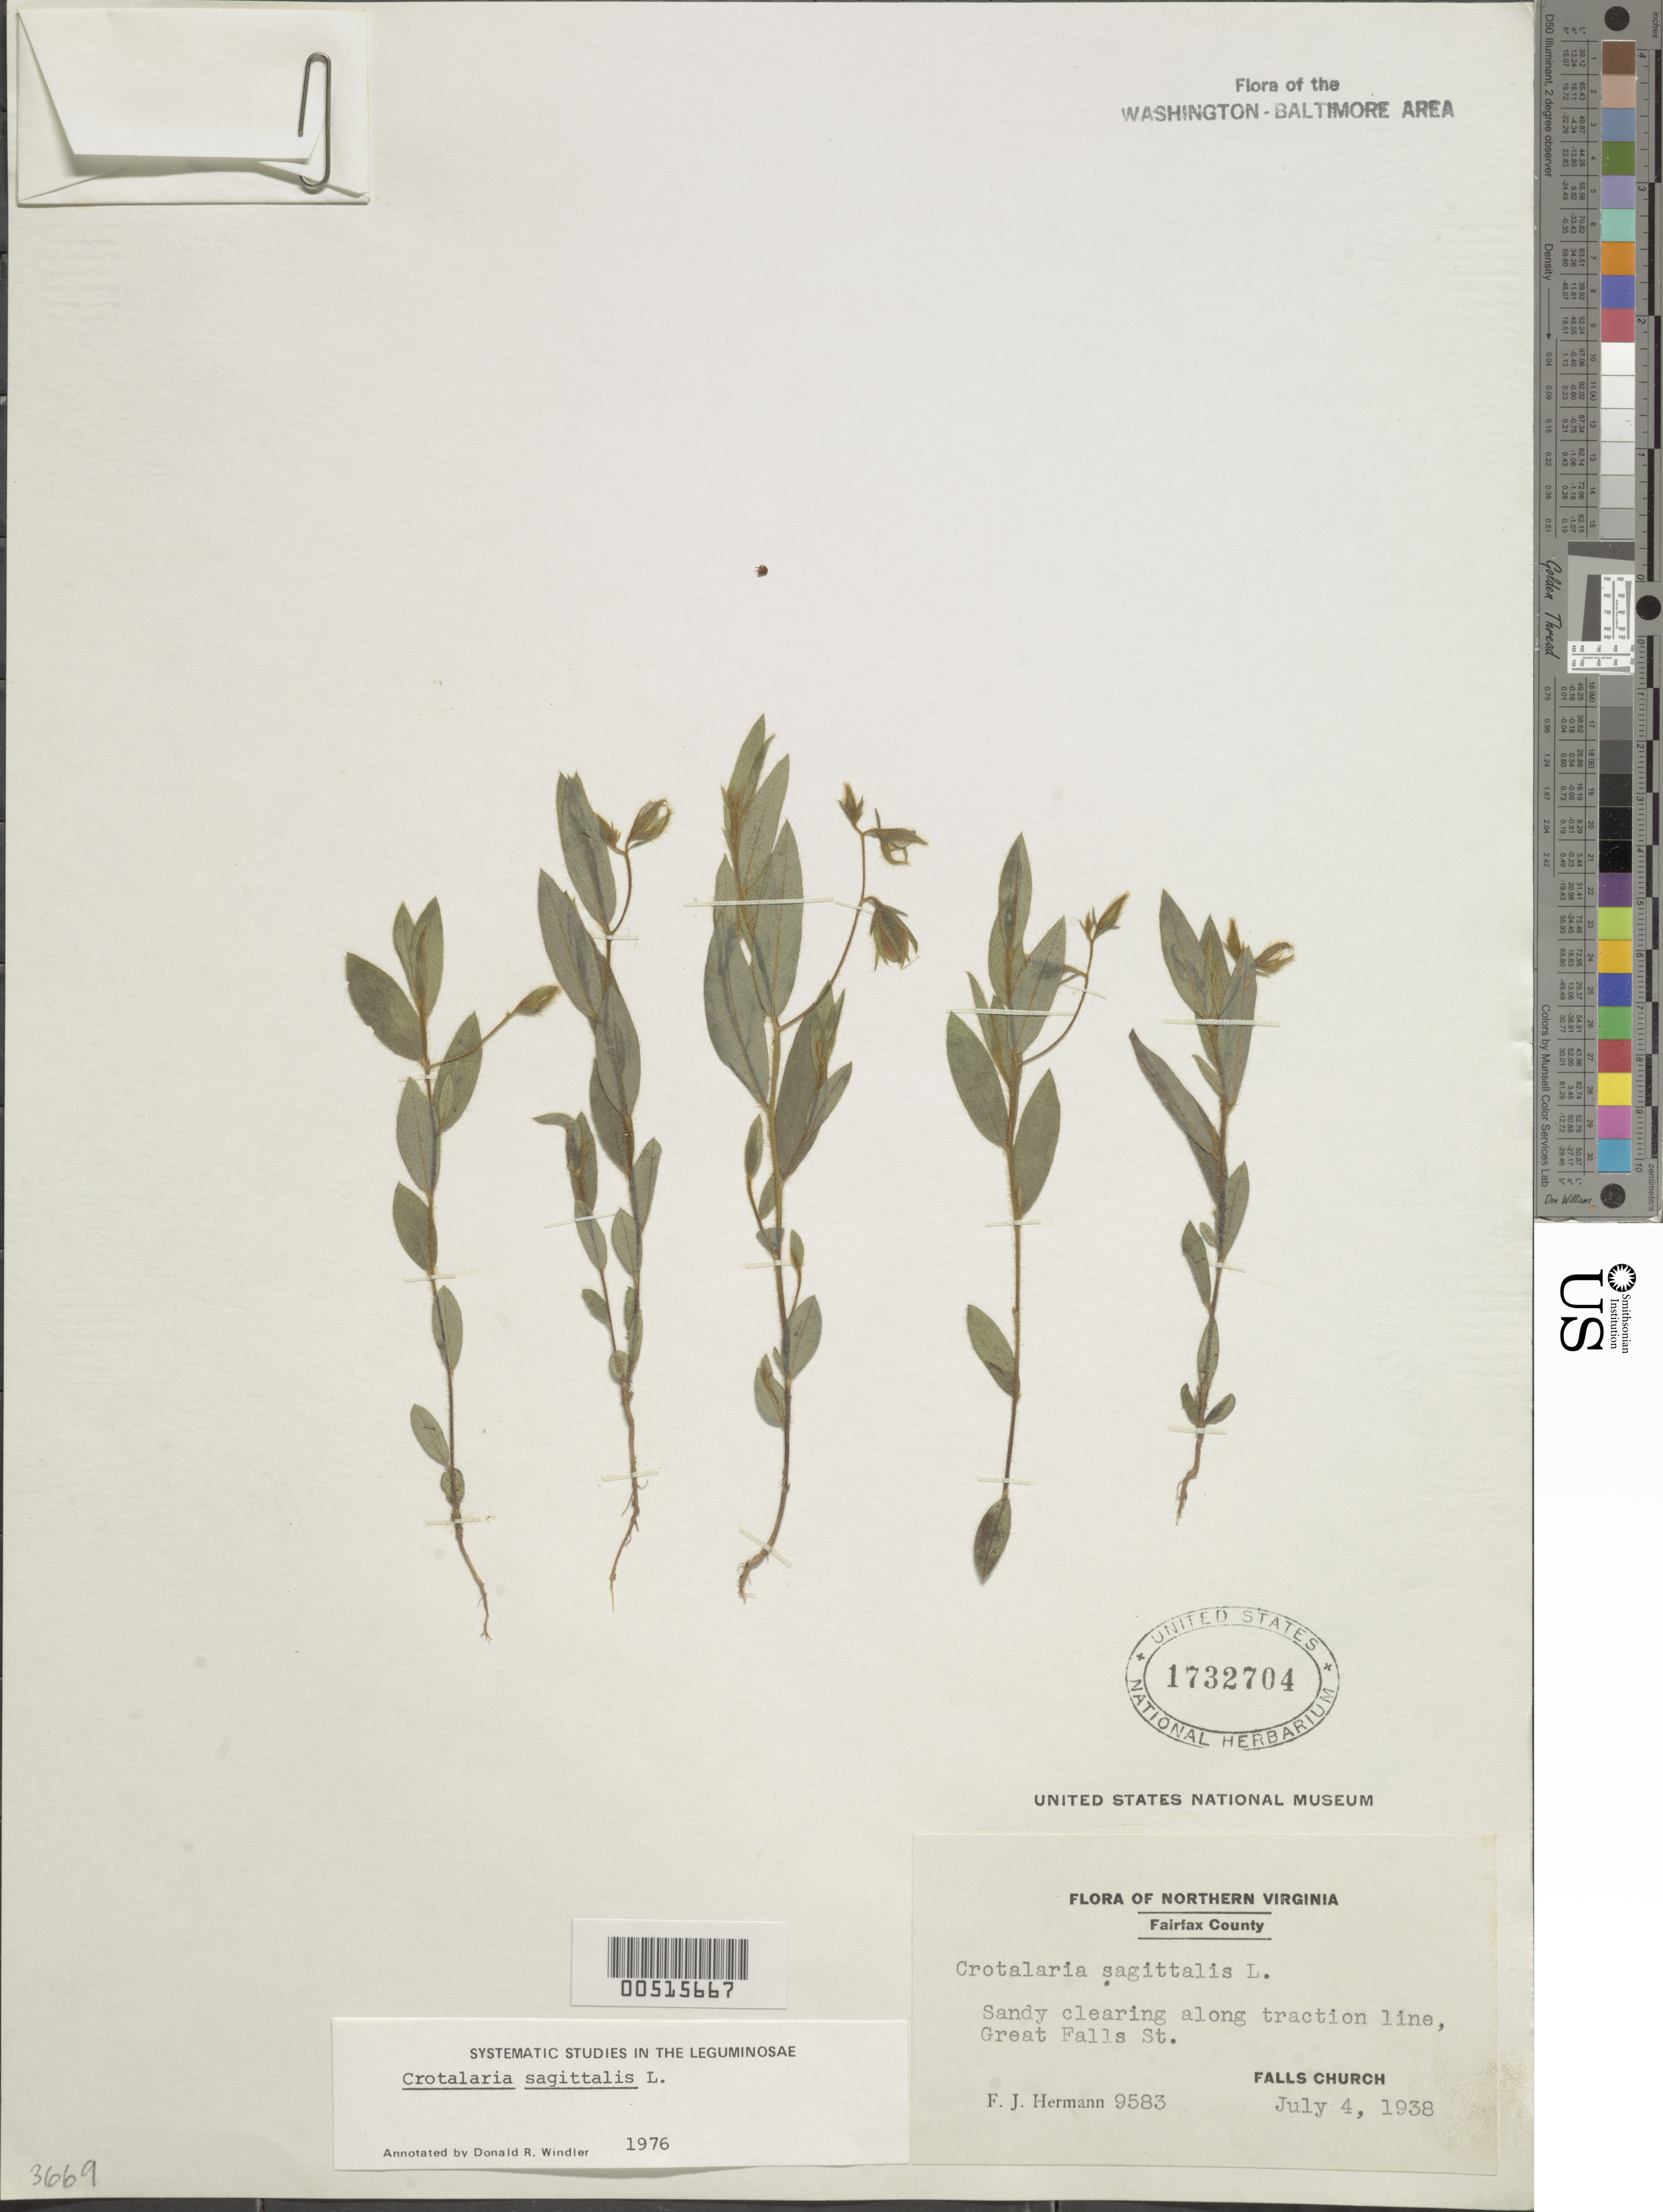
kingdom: Plantae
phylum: Tracheophyta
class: Magnoliopsida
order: Fabales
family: Fabaceae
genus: Crotalaria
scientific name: Crotalaria sagittalis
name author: L.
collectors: F. J. Hermann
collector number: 9583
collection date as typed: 04 Jul 1938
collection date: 1938-07-04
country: United States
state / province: Virginia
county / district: Fairfax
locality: Falls Church, Great Falls St.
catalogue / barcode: US 1732704